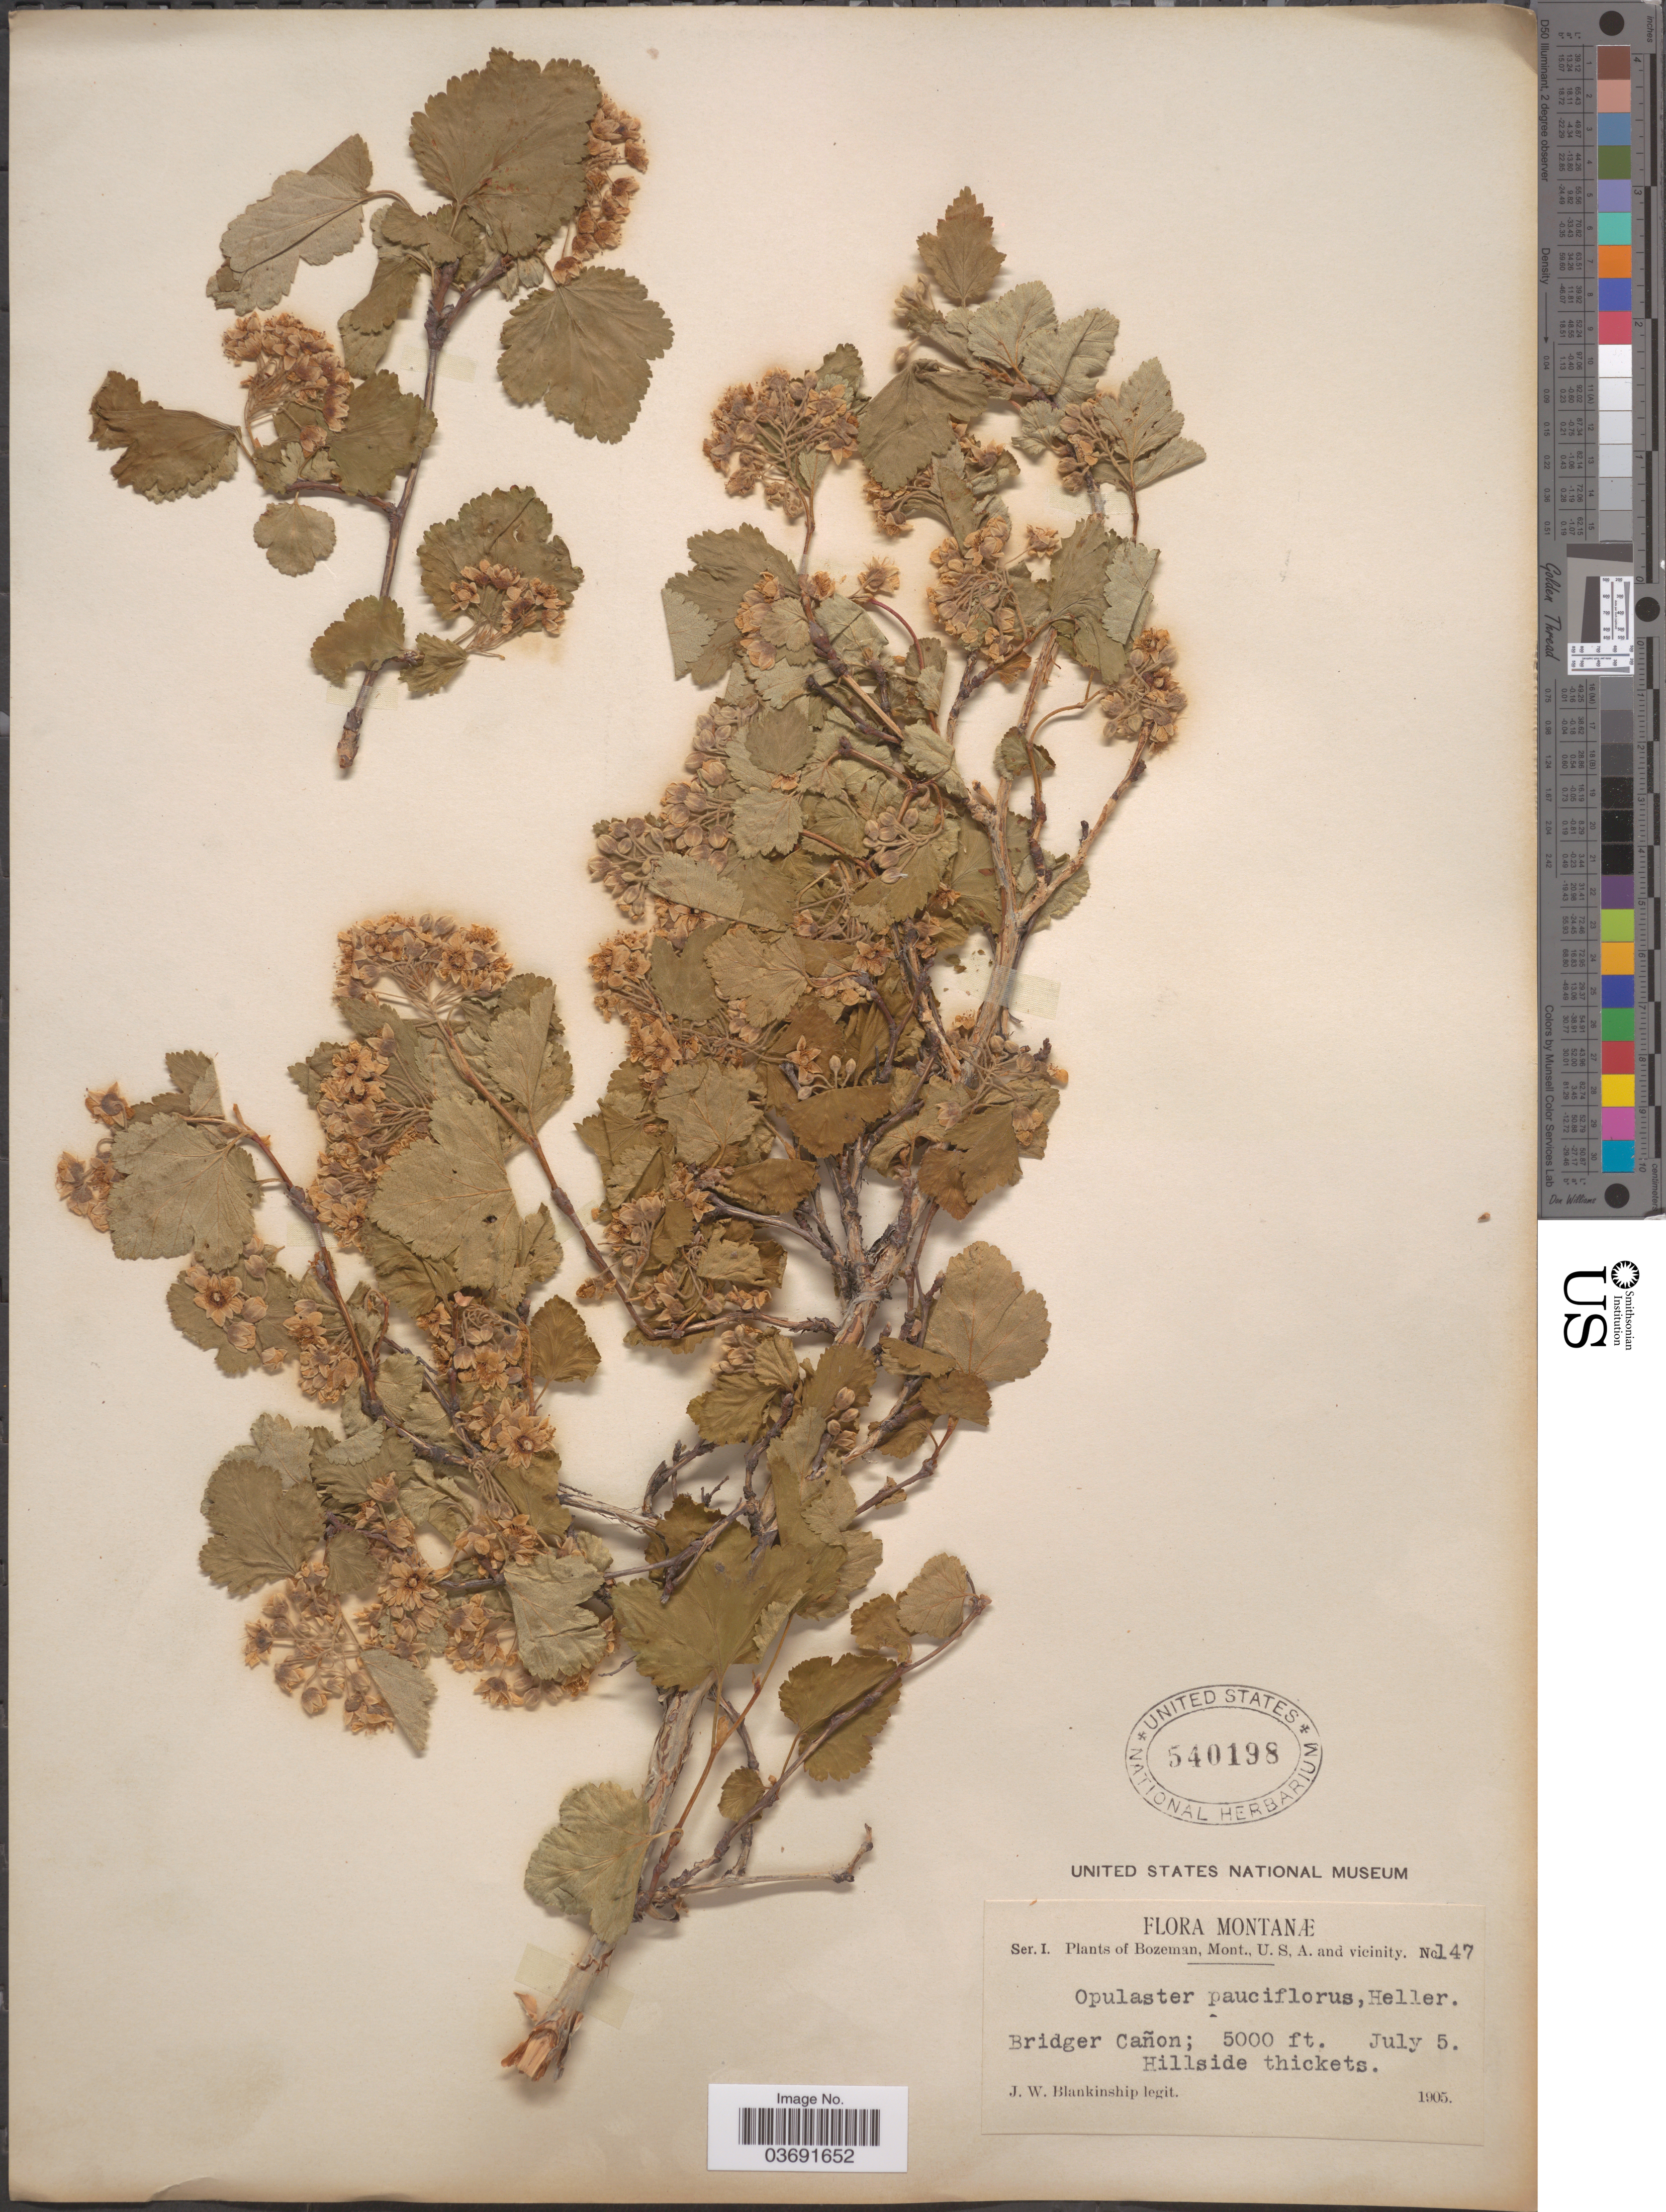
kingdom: Plantae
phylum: Tracheophyta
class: Magnoliopsida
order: Rosales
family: Rosaceae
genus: Physocarpus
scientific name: Physocarpus malvaceus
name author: (Greene) Kuntze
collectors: J. W. Blankinship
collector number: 147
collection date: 1905-07-05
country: United States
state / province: Montana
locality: Bozeman, Mont., U. S, A. and vicinity. Bridger Cañon.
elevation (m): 1524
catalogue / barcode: US 540198